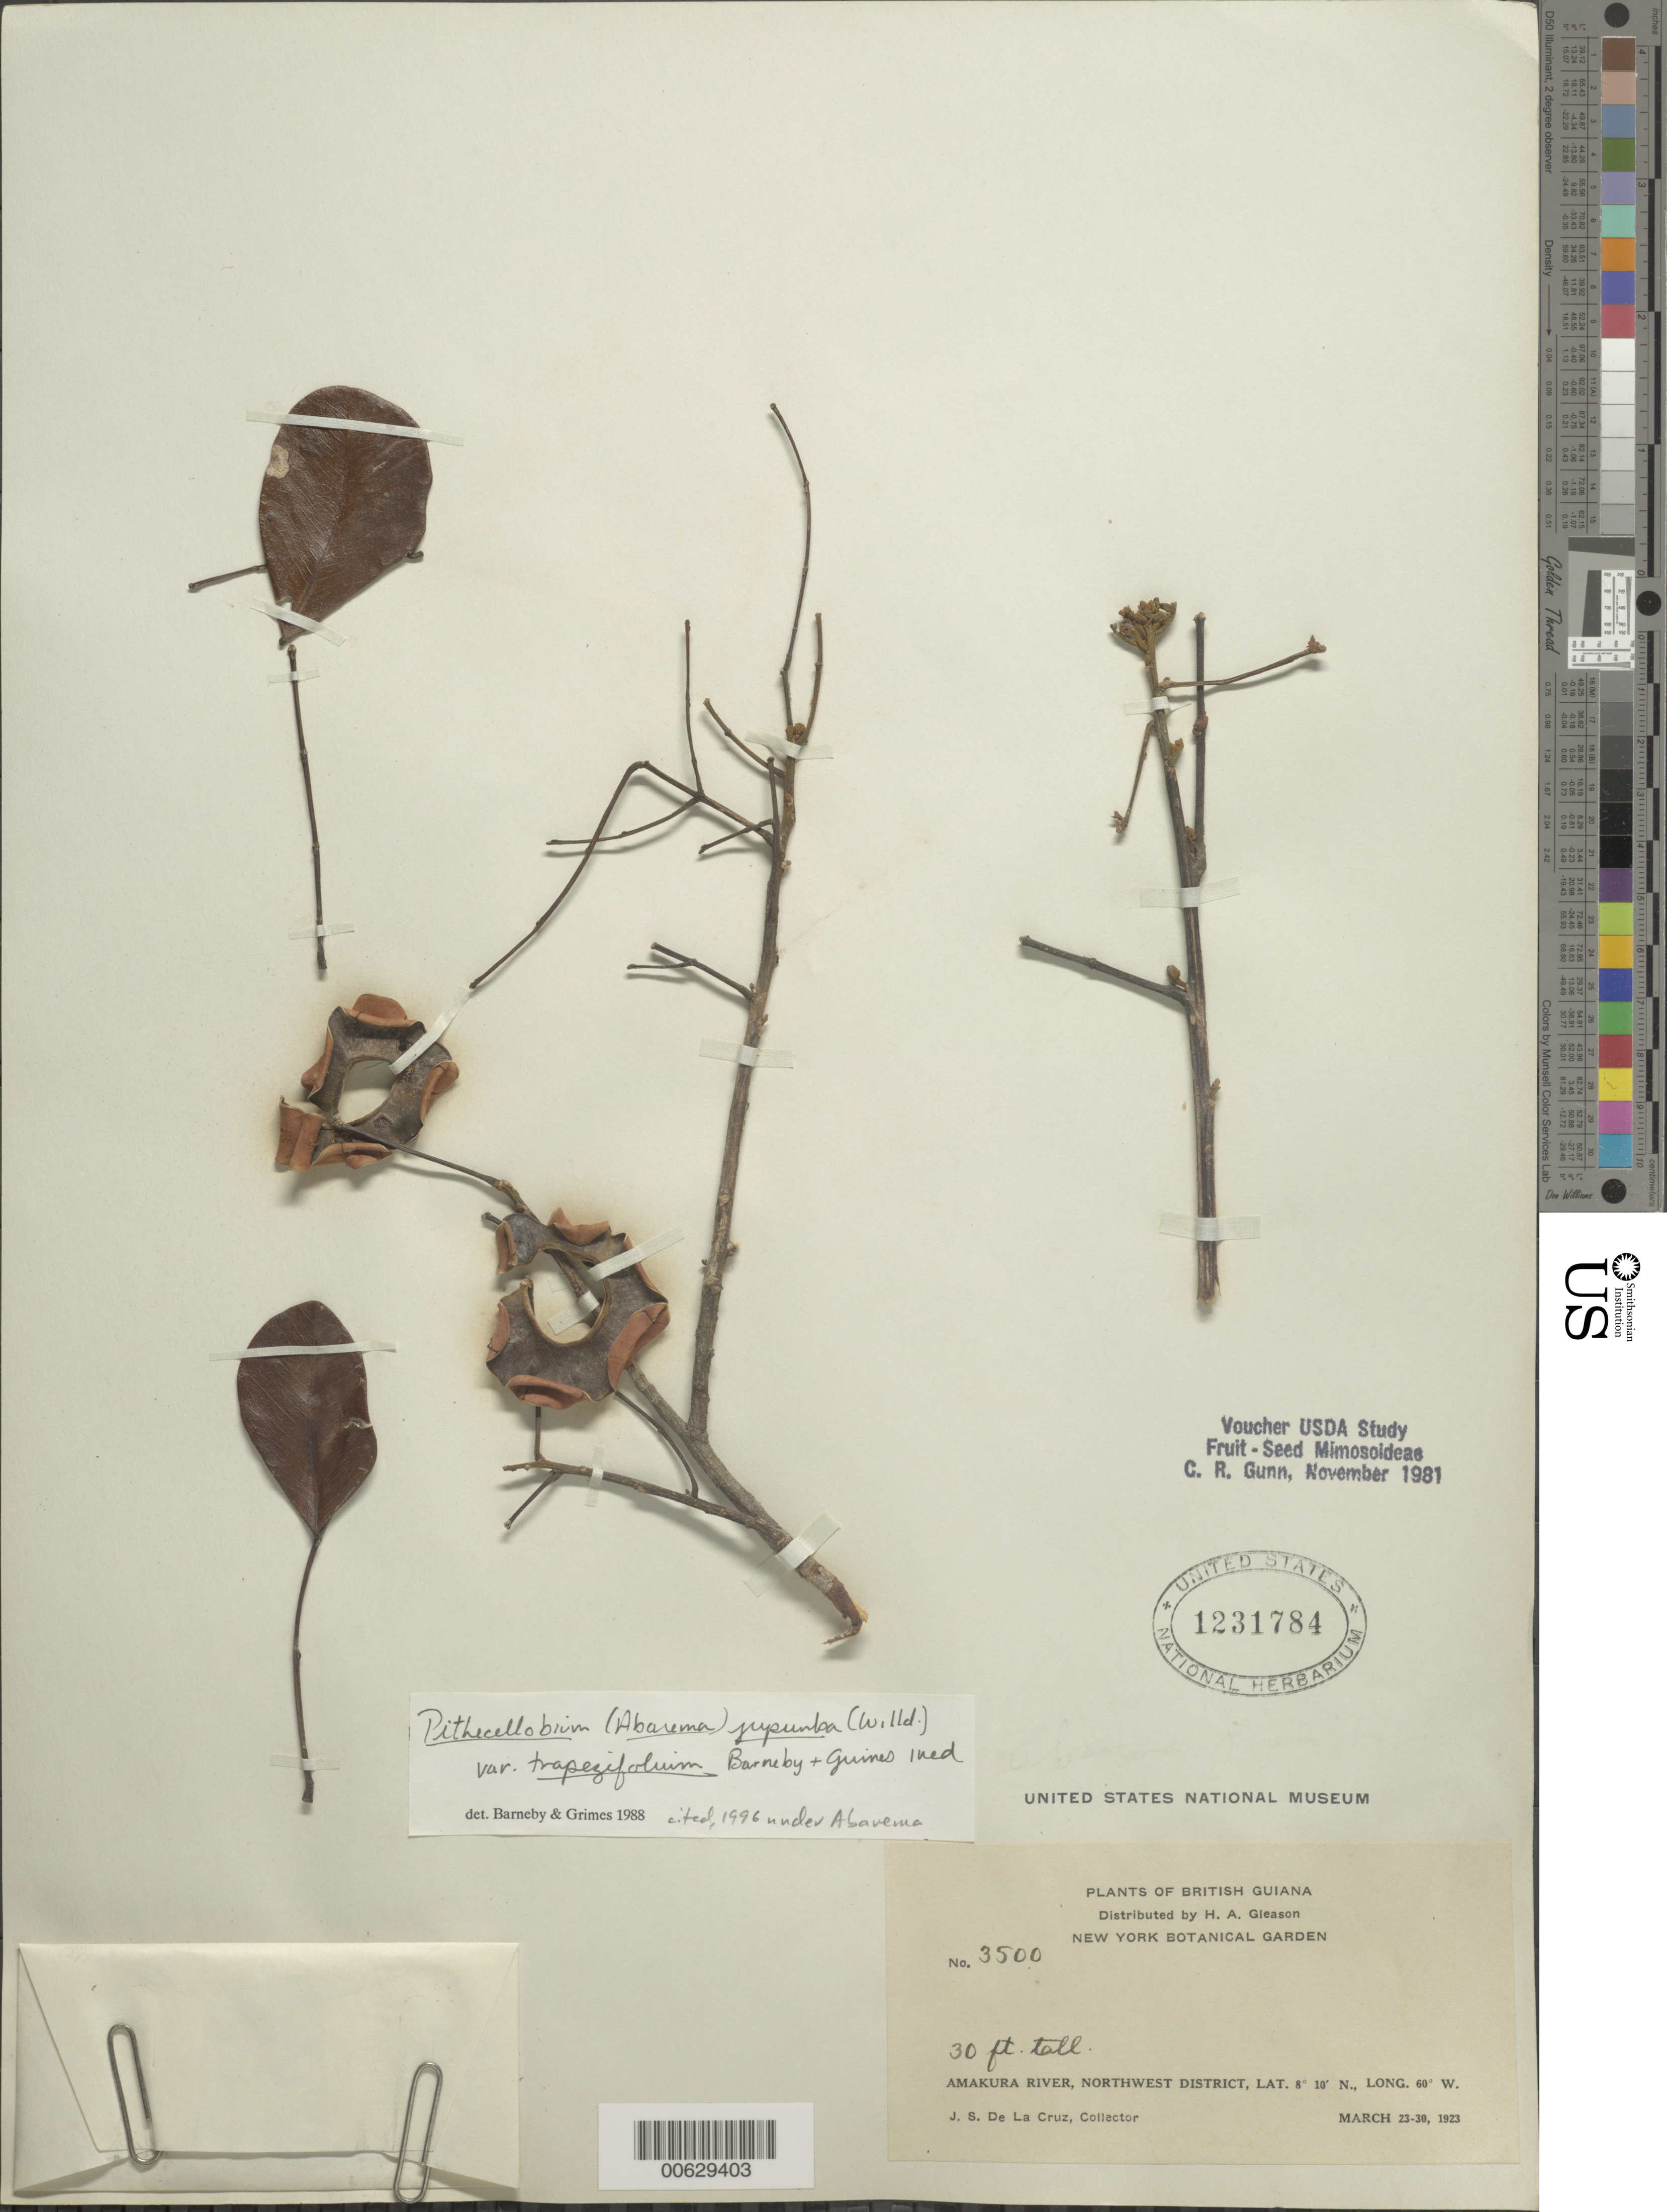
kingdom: Plantae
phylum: Tracheophyta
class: Magnoliopsida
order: Fabales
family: Fabaceae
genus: Jupunba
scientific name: Jupunba trapezifolia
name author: (Vahl) Moldenke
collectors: J. S. de la Cruz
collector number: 3500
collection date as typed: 23-Mar-23 to 30-Mar-23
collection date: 1923-03-23/1923-03-30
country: Guyana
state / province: Barima-Waini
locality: Amakura R., NW District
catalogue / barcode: US 1231784